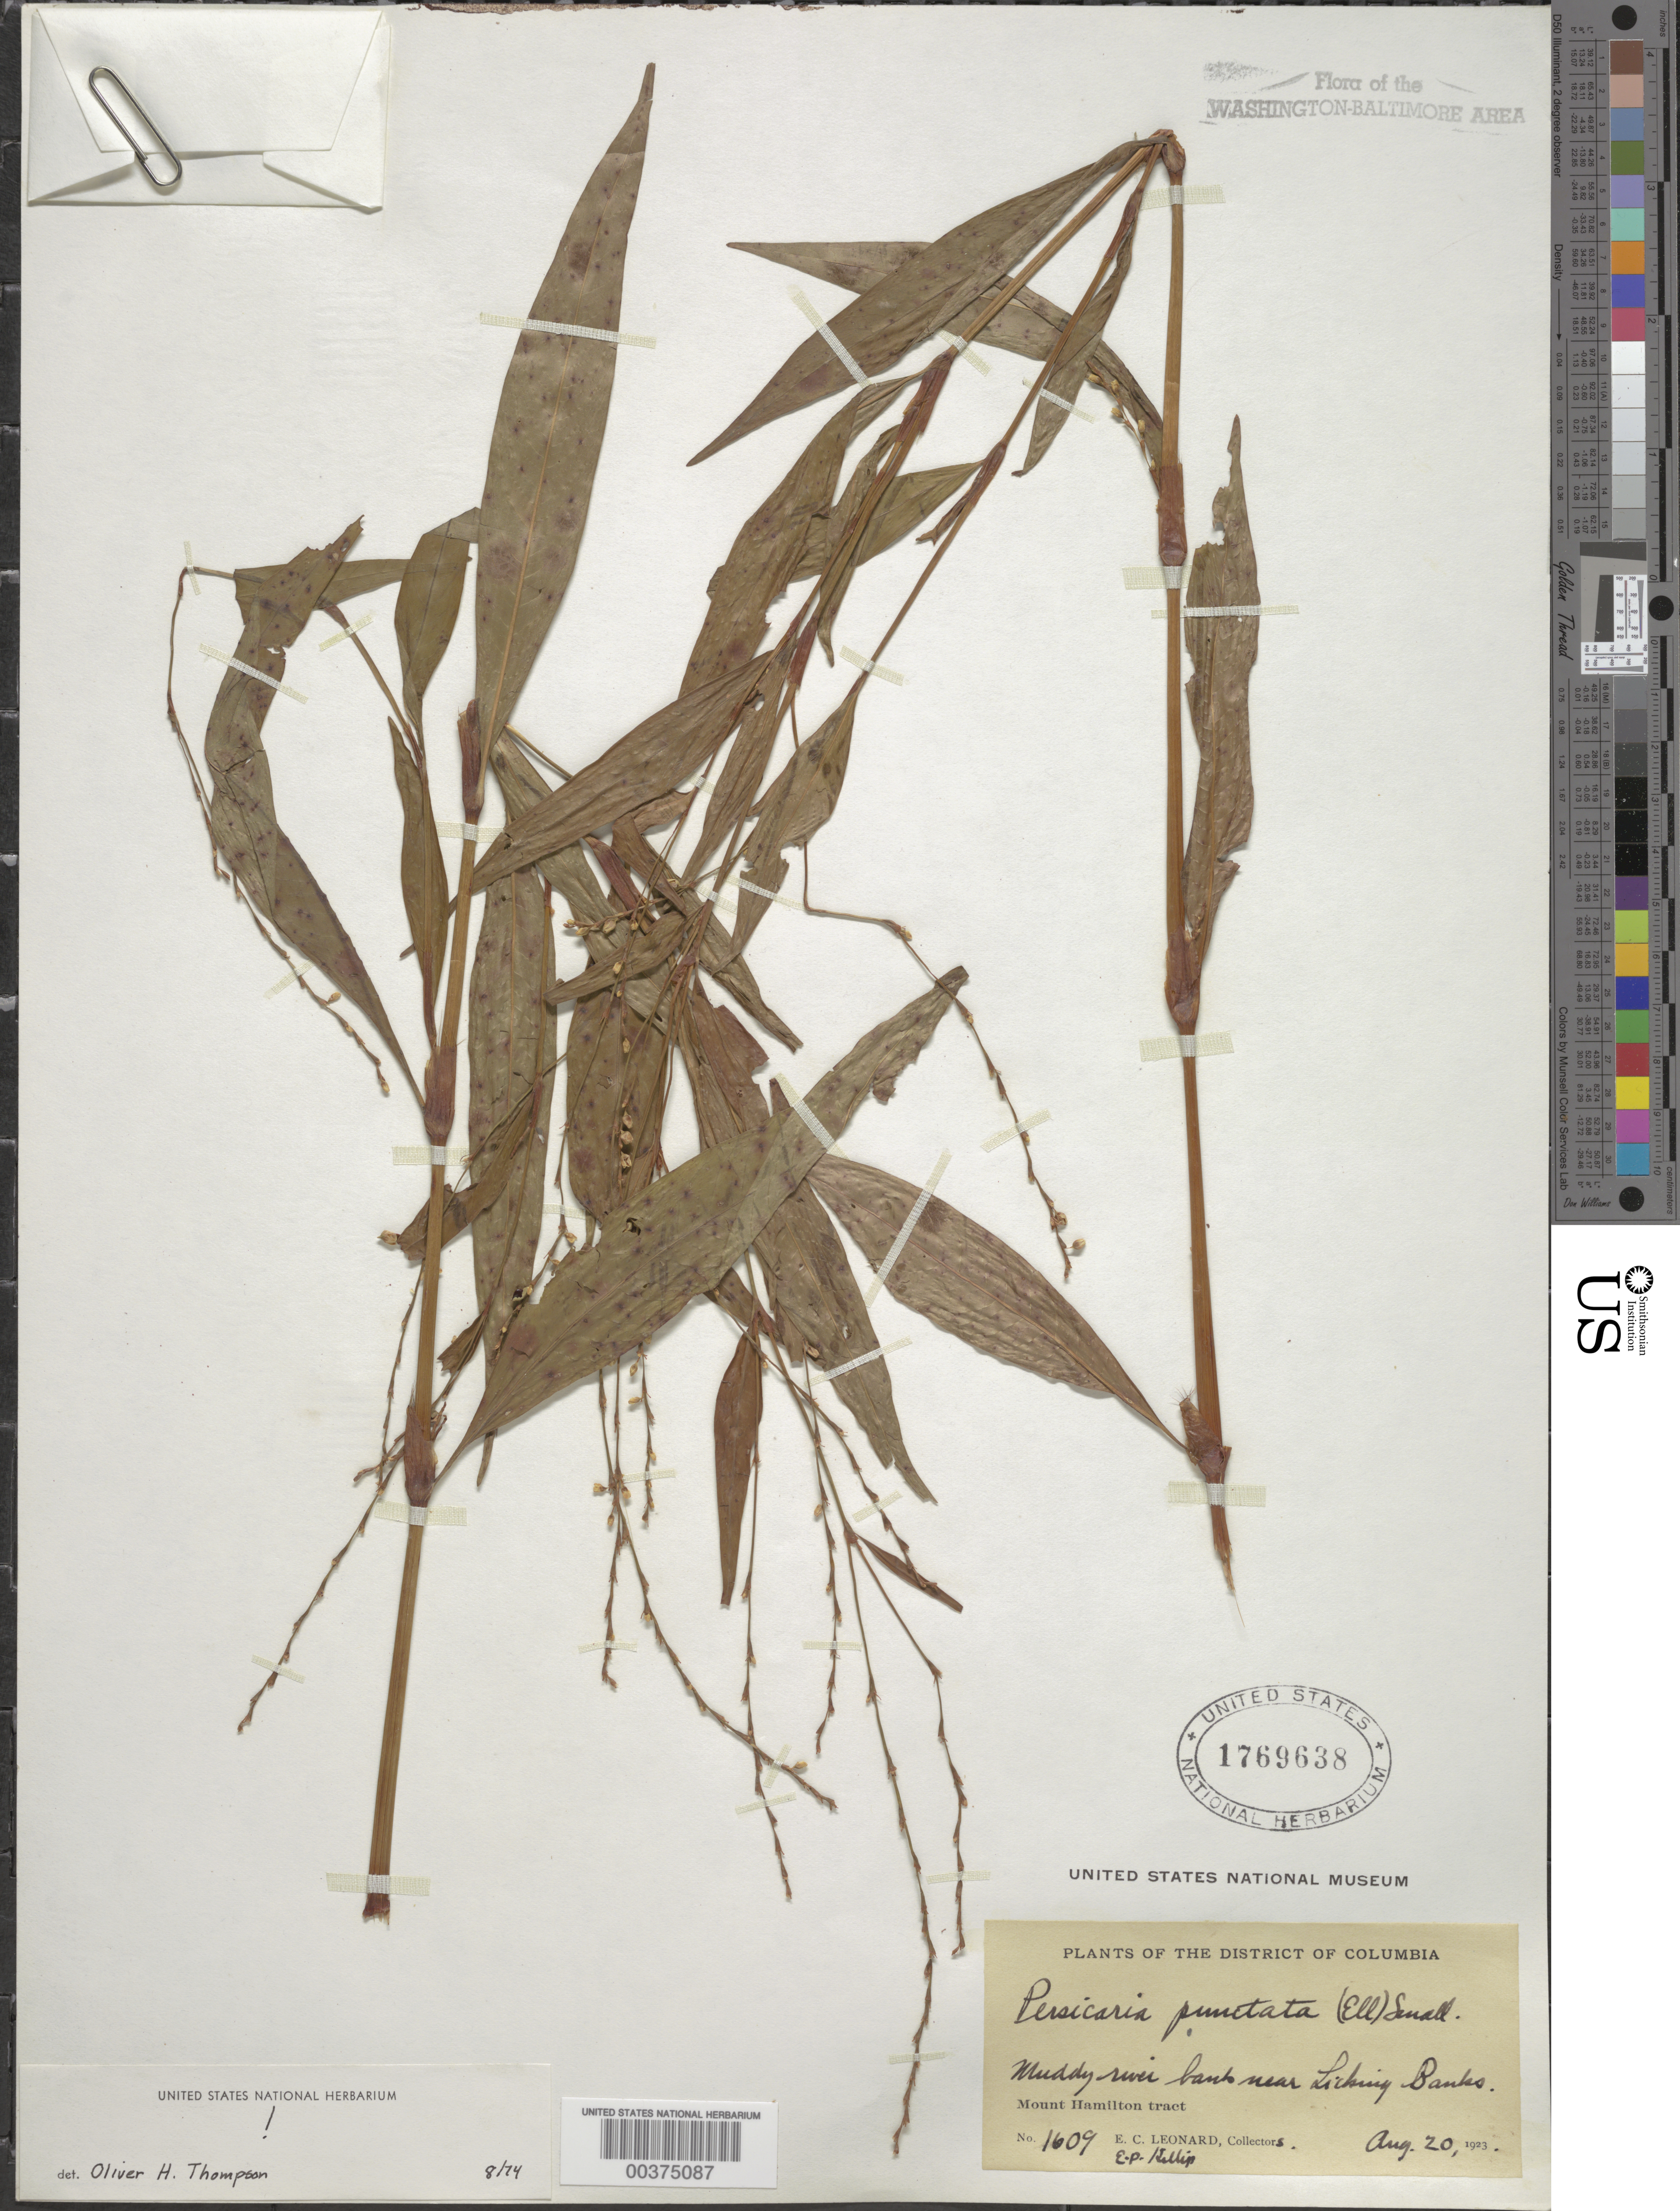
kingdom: Plantae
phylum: Tracheophyta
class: Magnoliopsida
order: Caryophyllales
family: Polygonaceae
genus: Persicaria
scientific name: Persicaria punctata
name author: (Elliott) Small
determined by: Atha, D. E.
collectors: E. C. Leonard & E. P. Killip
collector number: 1609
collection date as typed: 20 Aug 1923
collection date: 1923-08-20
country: United States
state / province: District of Columbia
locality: Licking Banks vicinity, Mount Hamilton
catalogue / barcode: US 1769638